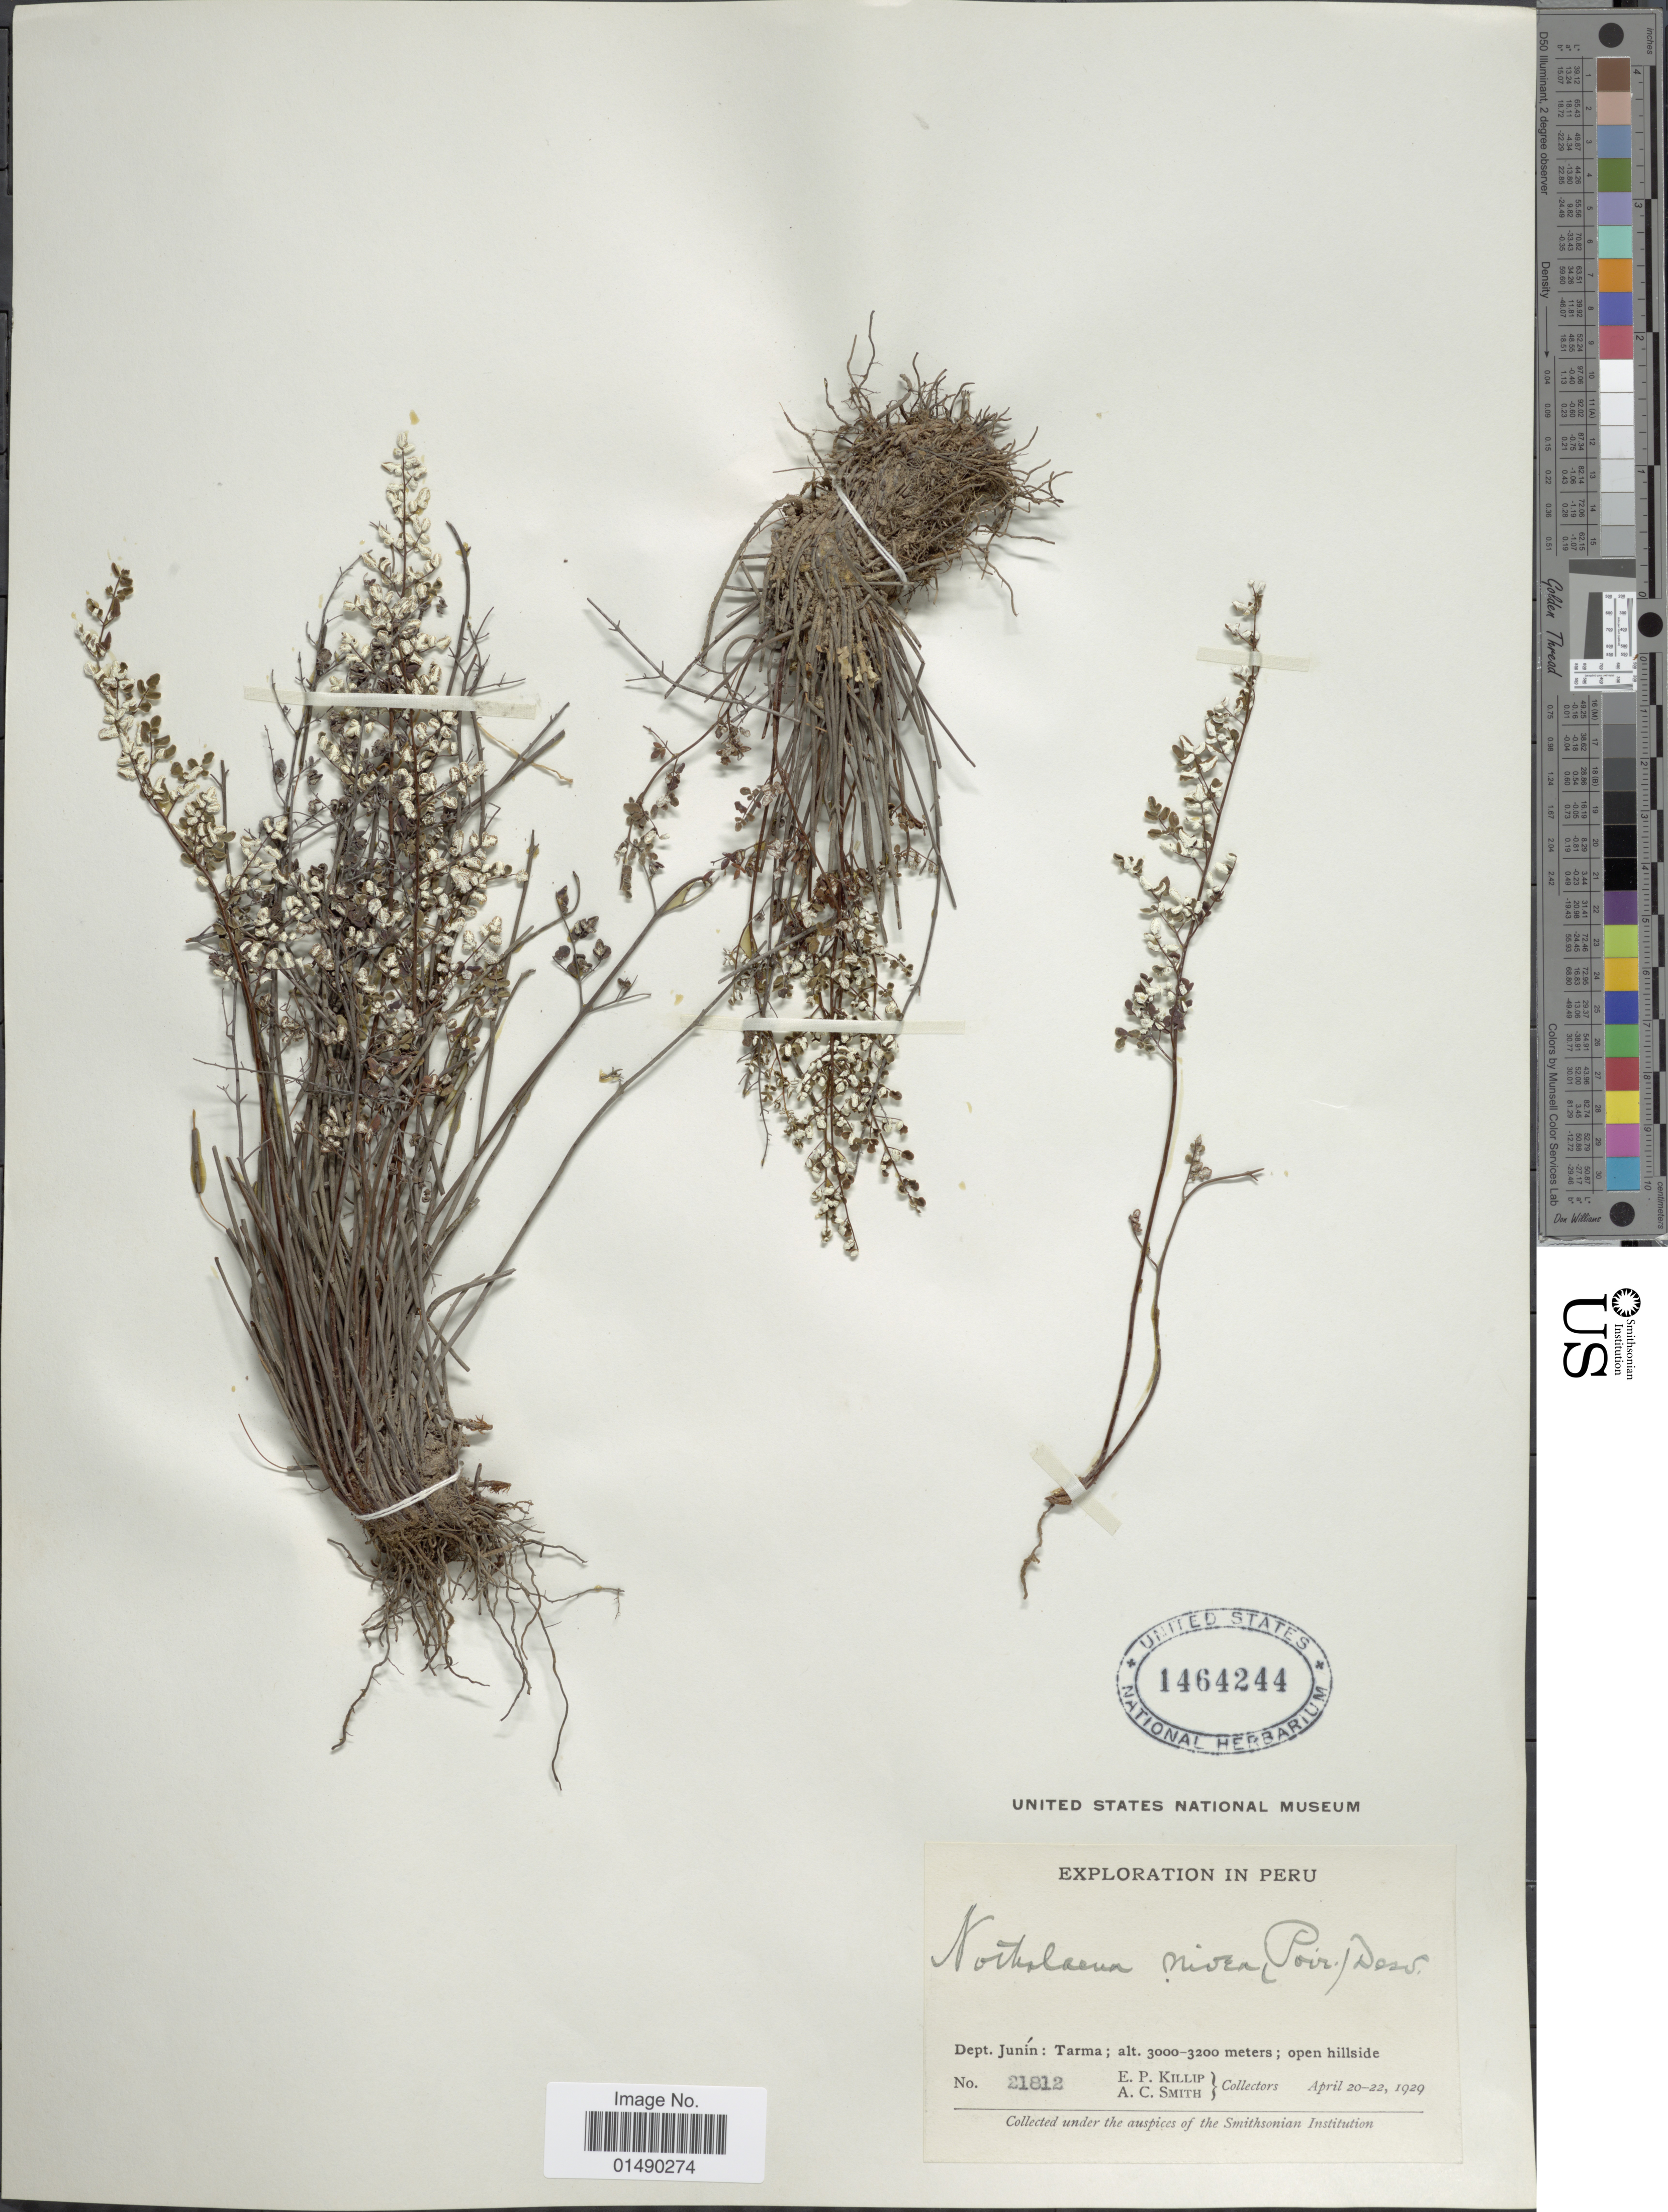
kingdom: Plantae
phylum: Tracheophyta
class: Polypodiopsida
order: Polypodiales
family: Pteridaceae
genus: Argyrochosma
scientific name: Argyrochosma nivea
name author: (Poir.) Windham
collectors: E. P. Killip & A. C. Smith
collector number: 21812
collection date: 1929-04-20/1929-04-22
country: Peru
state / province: Junín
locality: Peru, Dept. Junin: Tarma.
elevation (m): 3000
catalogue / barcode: US 1464244